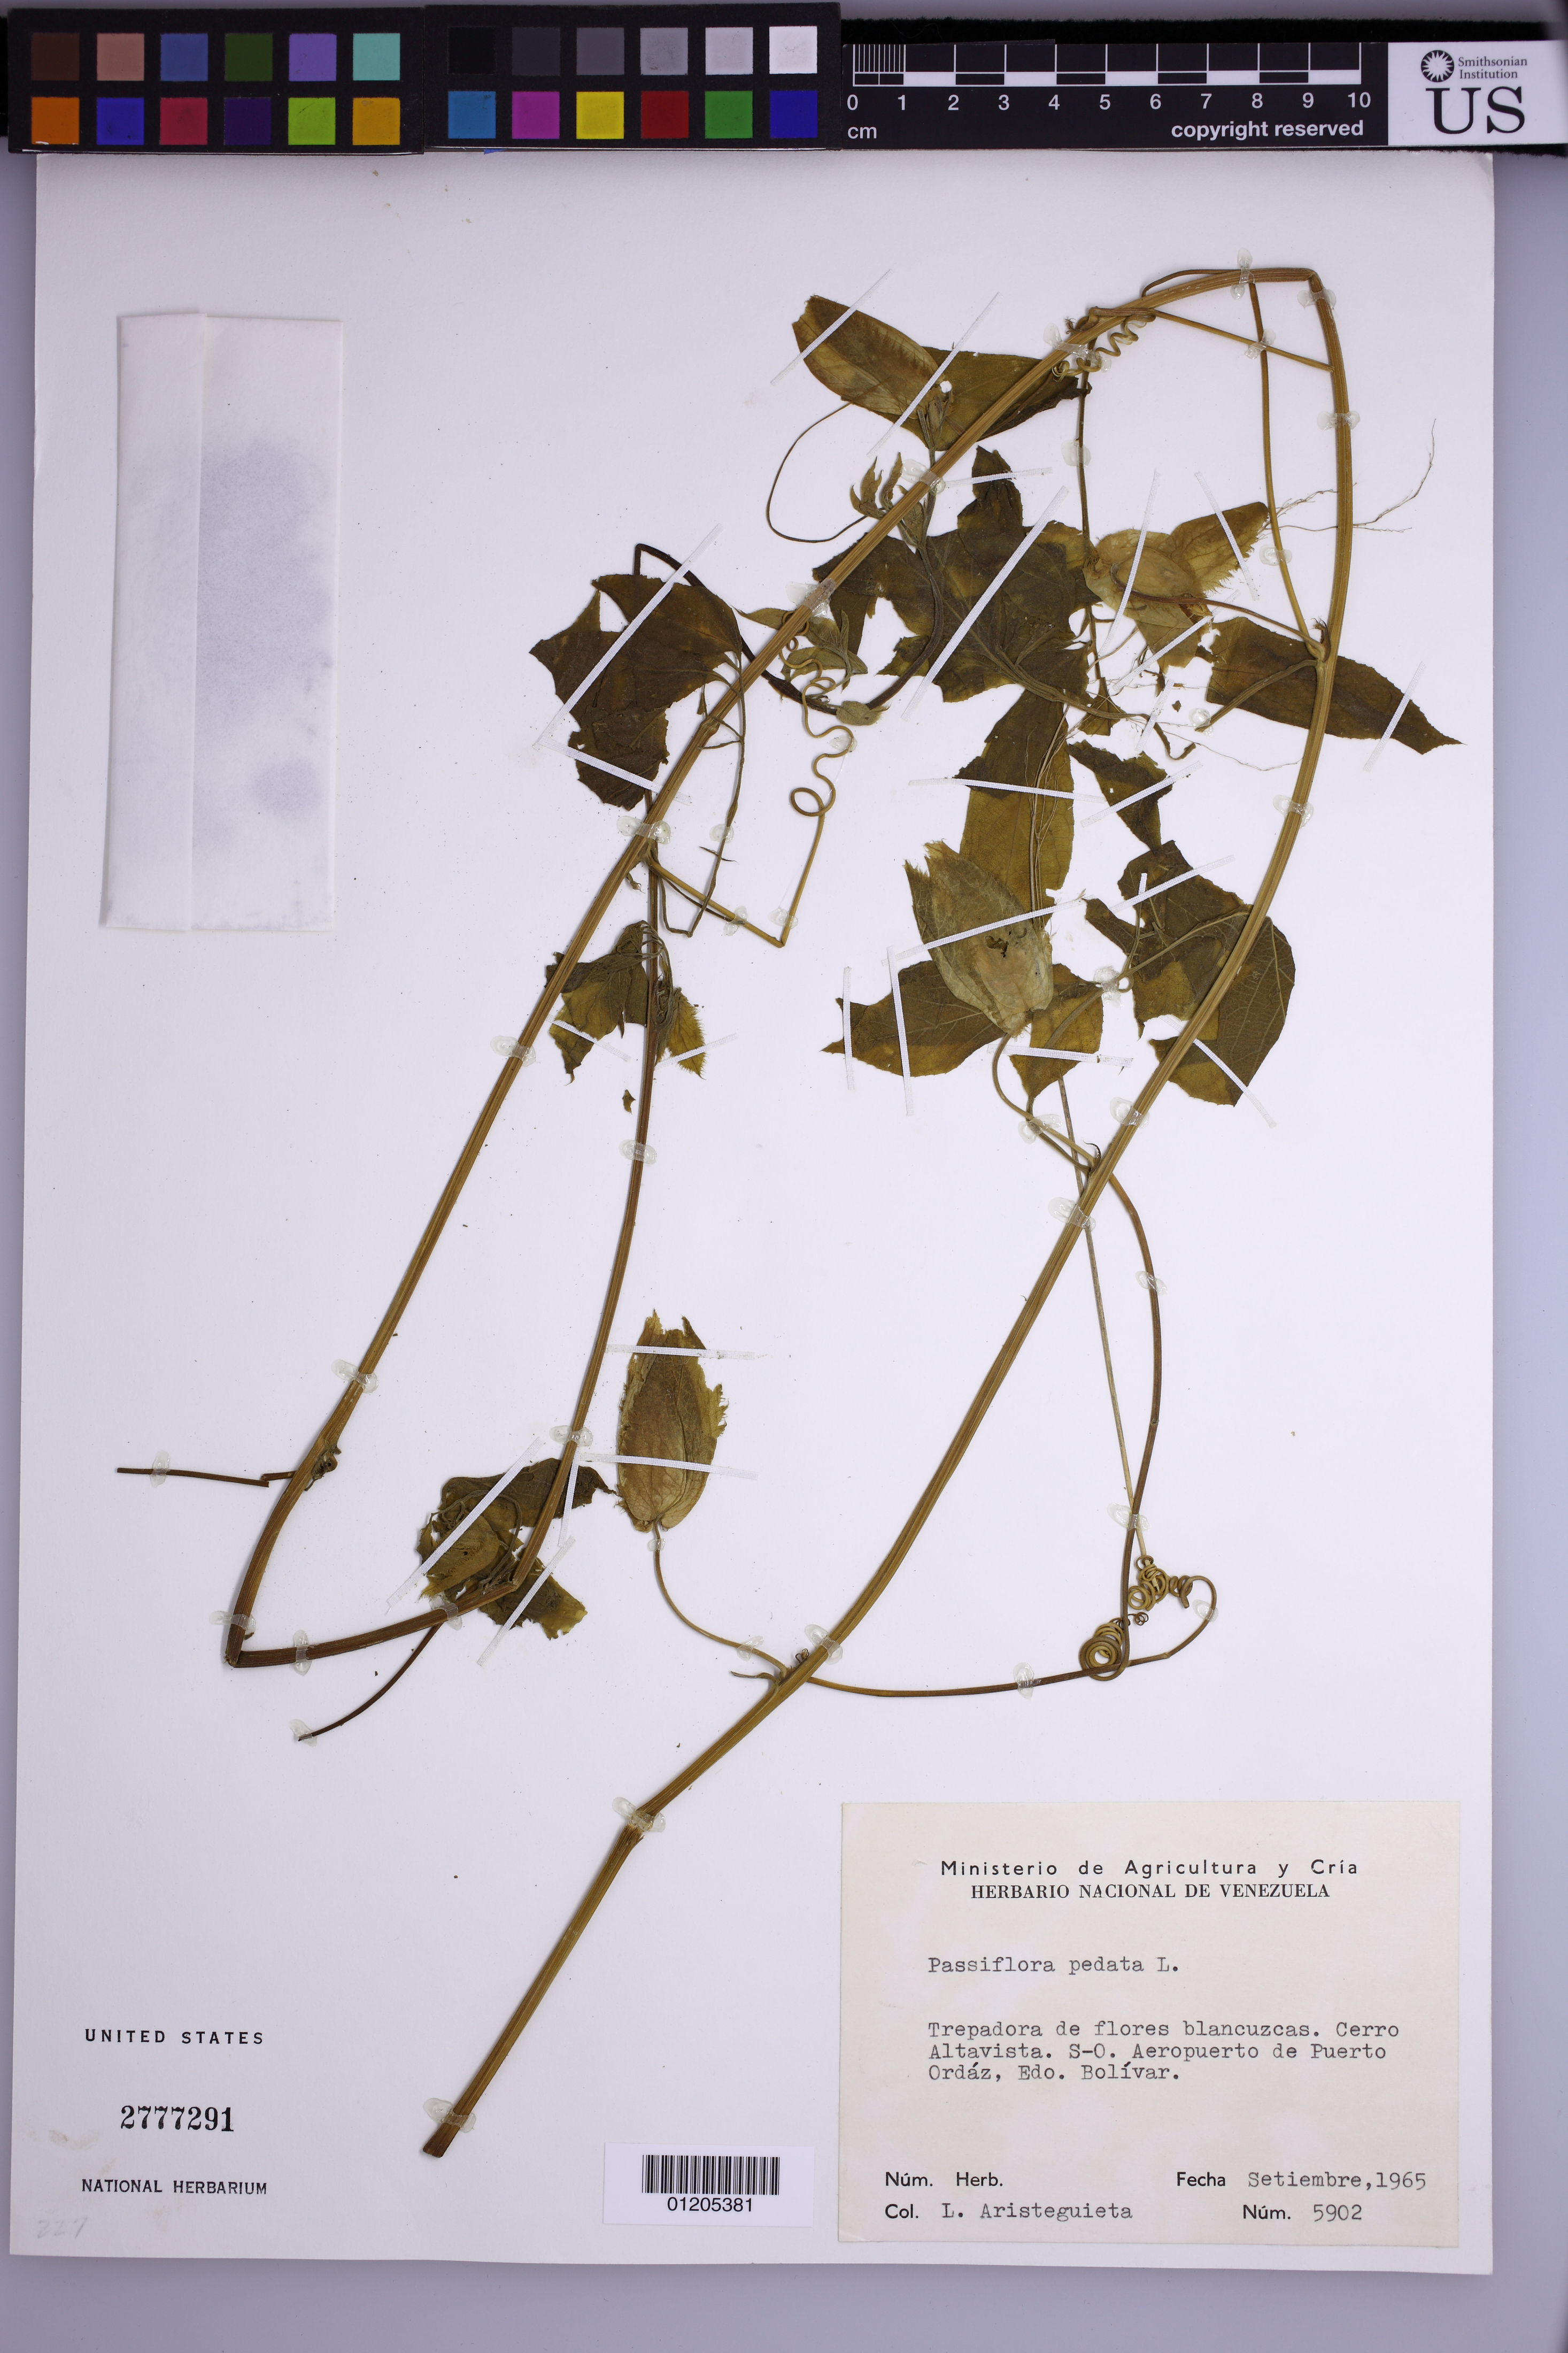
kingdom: Plantae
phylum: Tracheophyta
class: Magnoliopsida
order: Malpighiales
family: Passifloraceae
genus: Passiflora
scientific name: Passiflora pedata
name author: L.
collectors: L. Aristeguieta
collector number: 5902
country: Venezuela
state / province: Bolivar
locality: Cerro Altavista. S-O. Aeropuerto de Puerto Ordaz.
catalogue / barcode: US 2777291